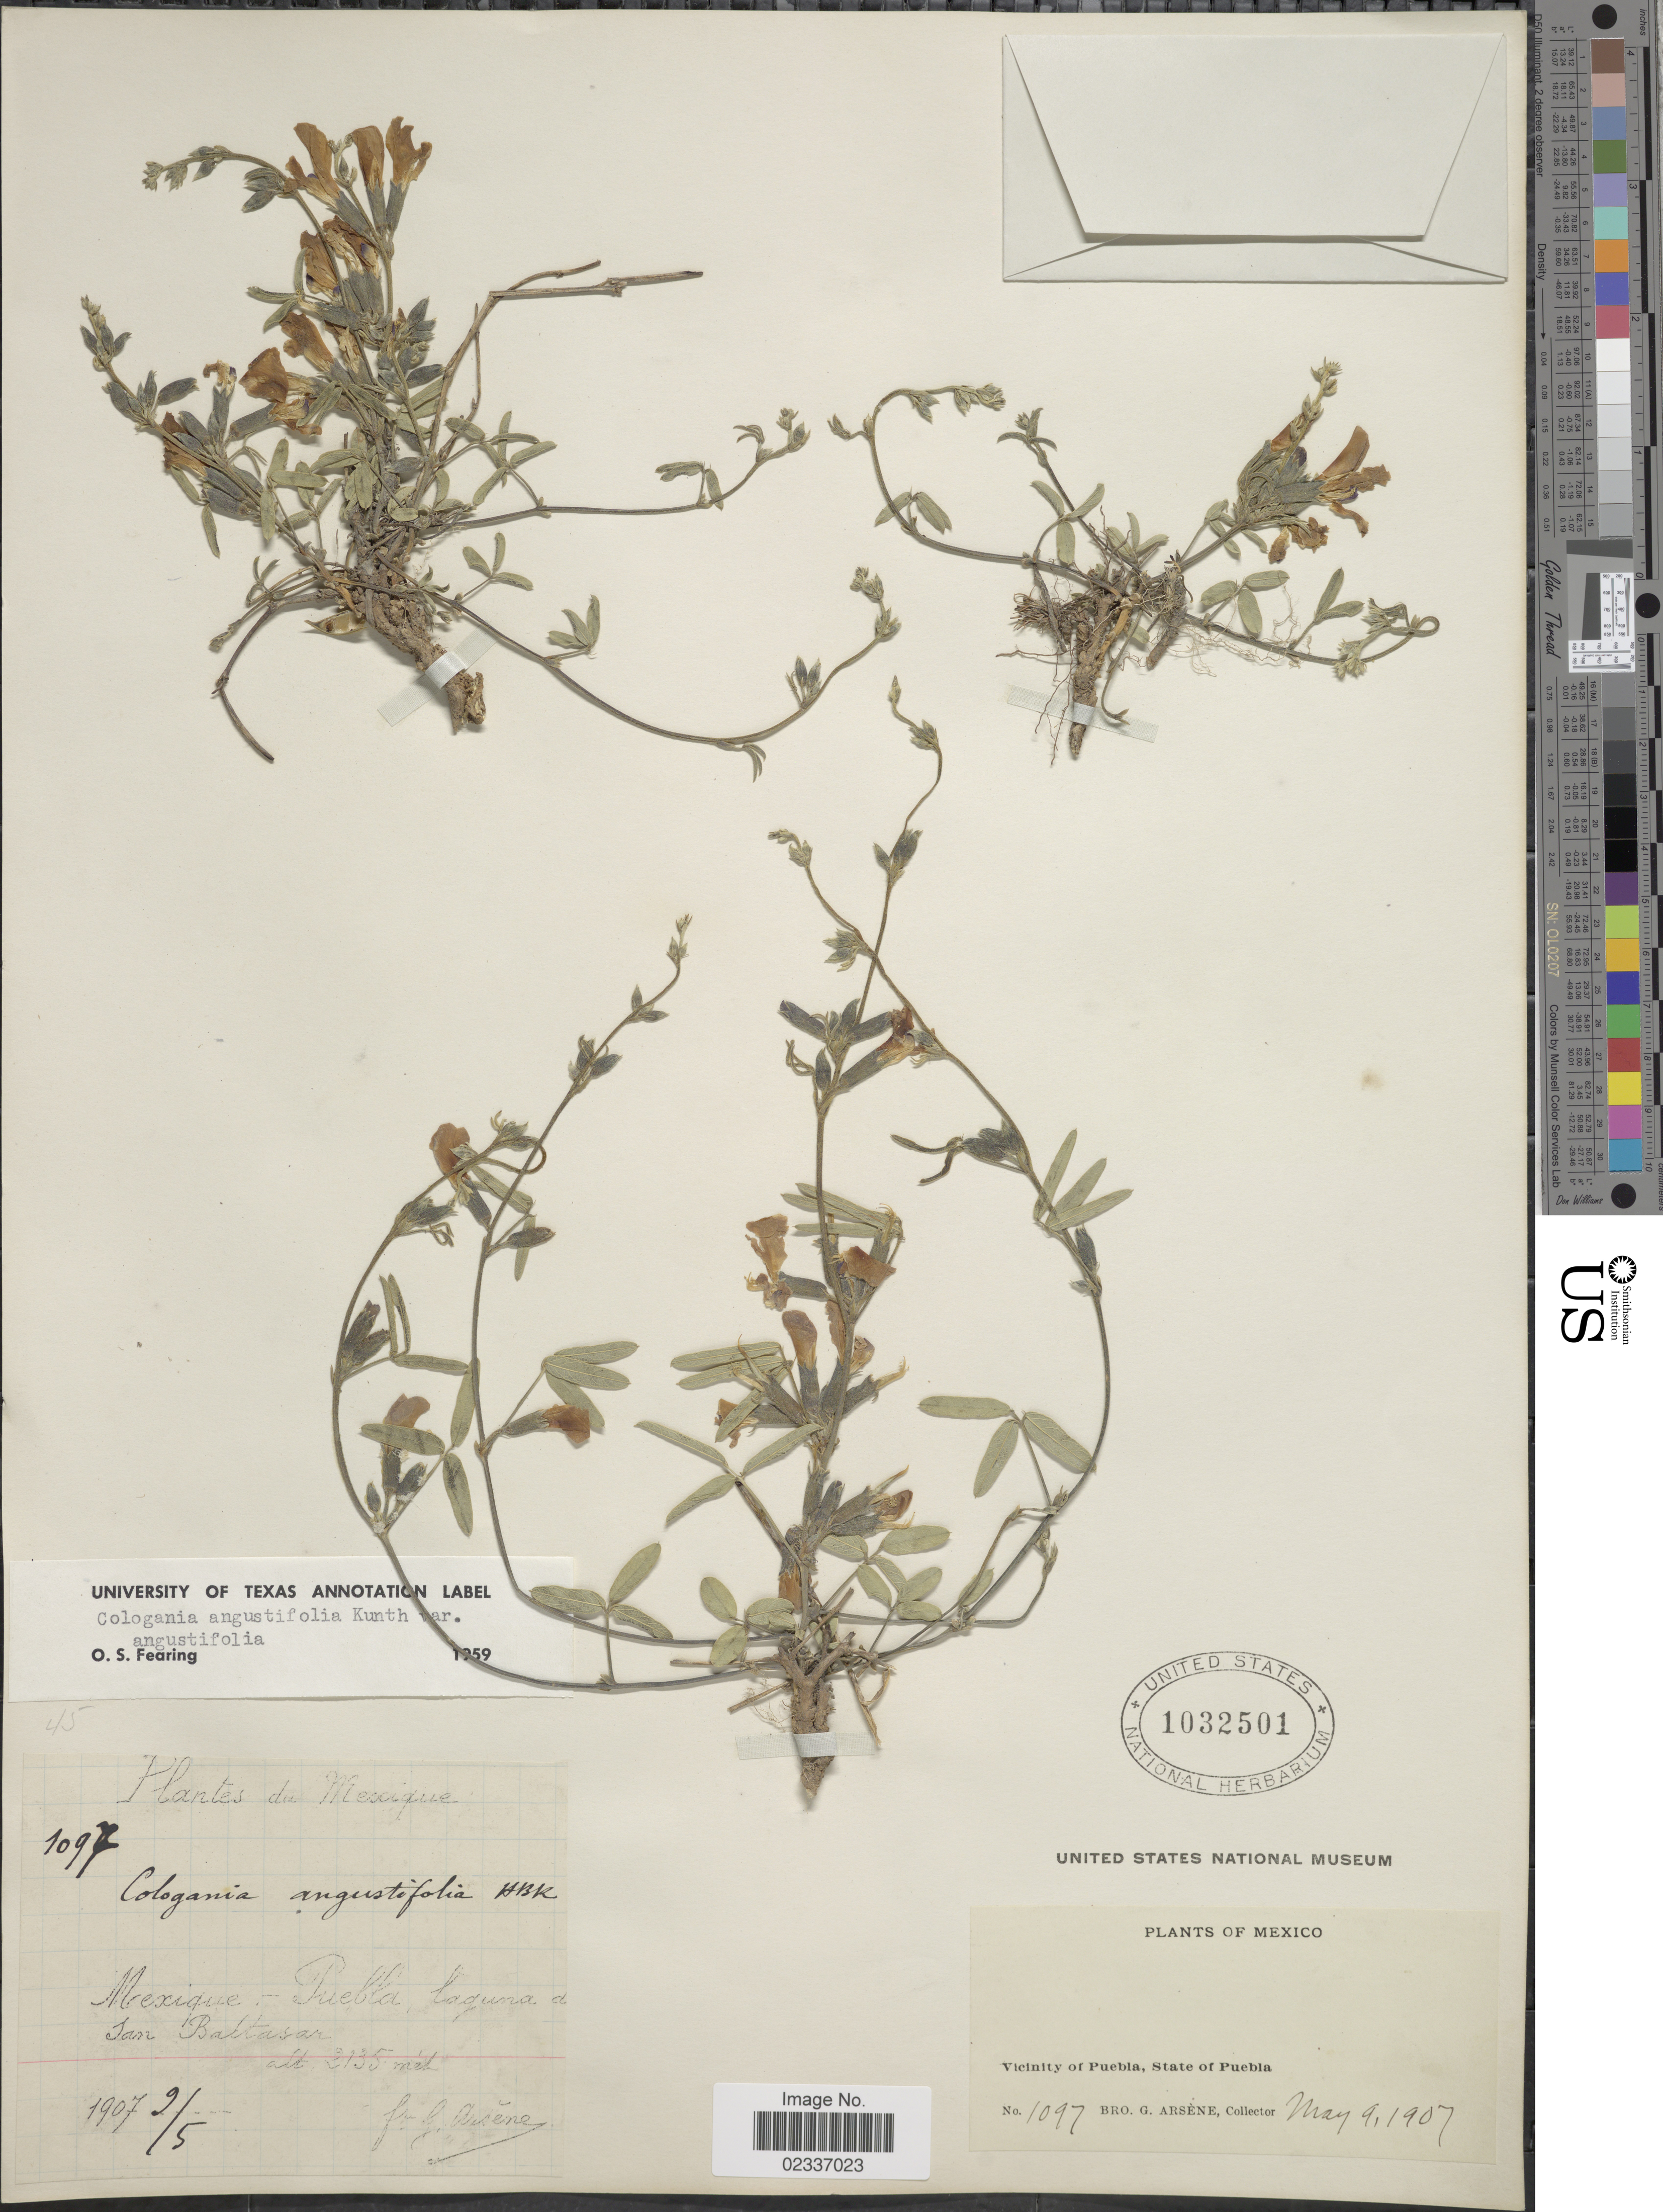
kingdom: Plantae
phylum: Tracheophyta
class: Magnoliopsida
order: Fabales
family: Fabaceae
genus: Cologania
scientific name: Cologania angustifolia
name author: Kunth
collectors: Bro. G. Arsène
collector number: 1097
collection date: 1907-05-09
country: Mexico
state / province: Puebla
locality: Puebla laguna a San Baltasar. State of Puebla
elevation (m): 3135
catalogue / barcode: US 1032501